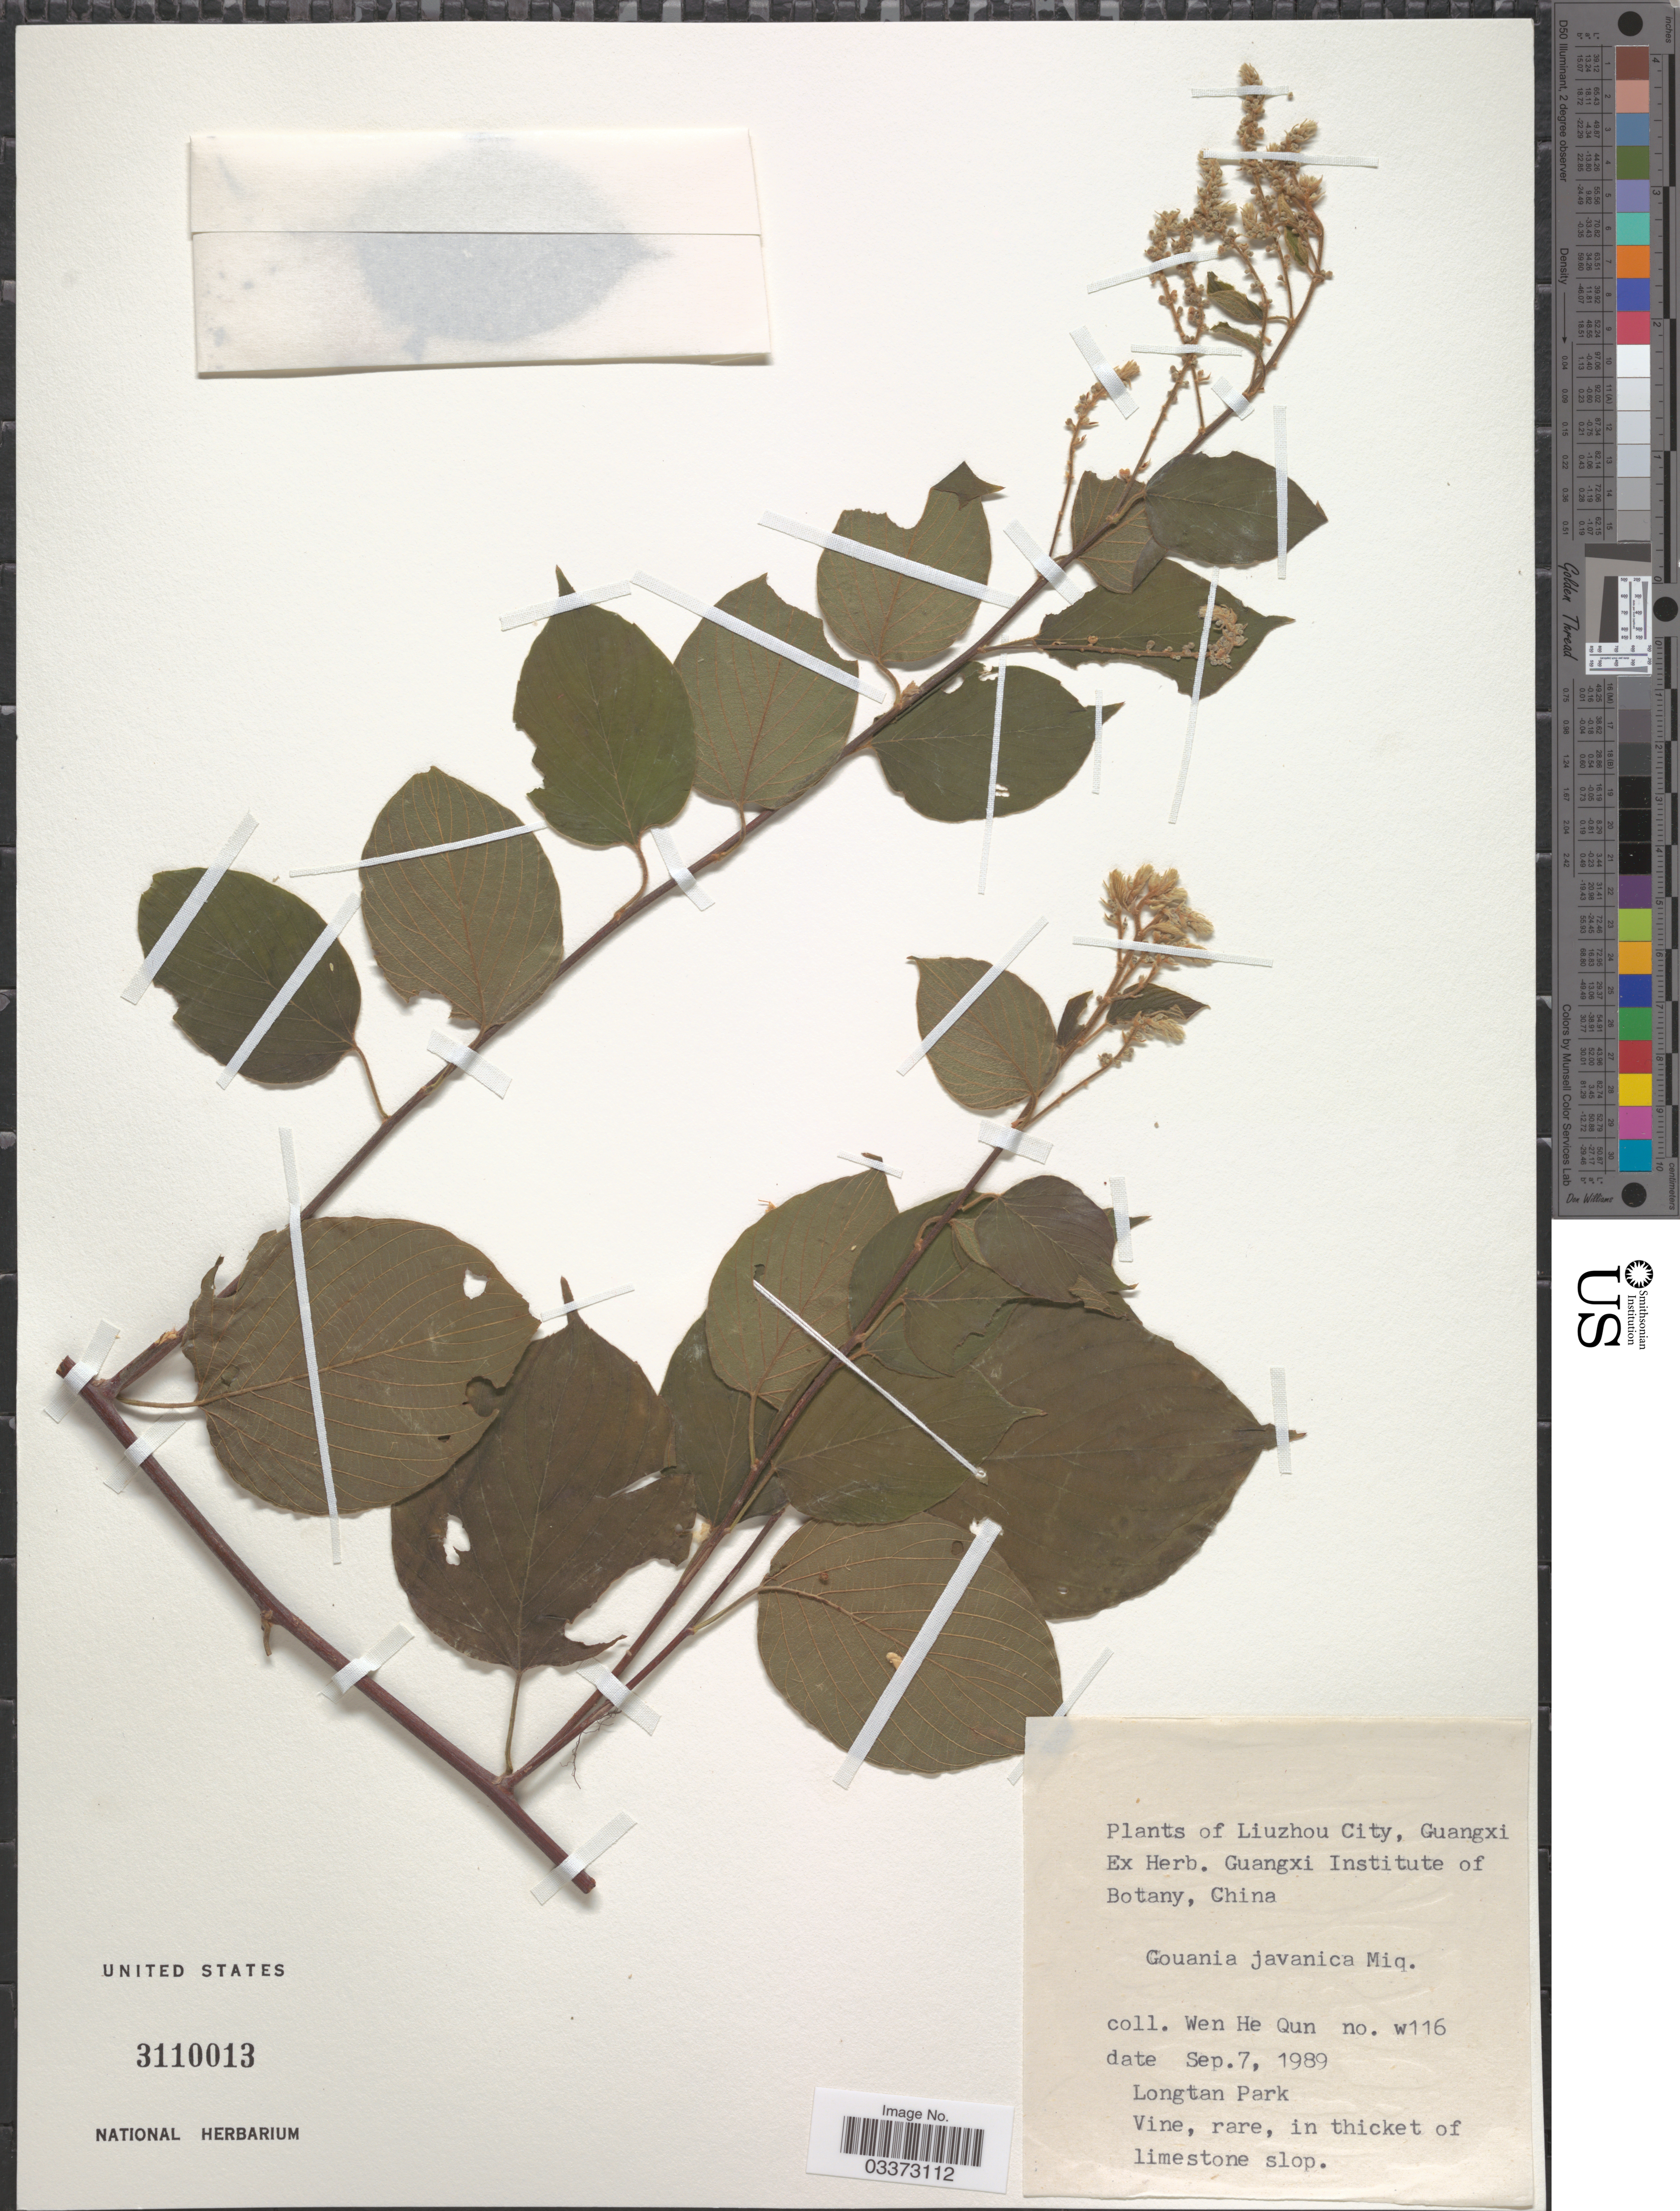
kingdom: Plantae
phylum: Tracheophyta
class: Magnoliopsida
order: Rosales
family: Rhamnaceae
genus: Gouania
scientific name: Gouania javanica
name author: Miq.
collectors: H. Wen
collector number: W116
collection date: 1989-09-07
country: China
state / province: Guangxi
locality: Liuzhou City. Longtan Park.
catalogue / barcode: US 3110013